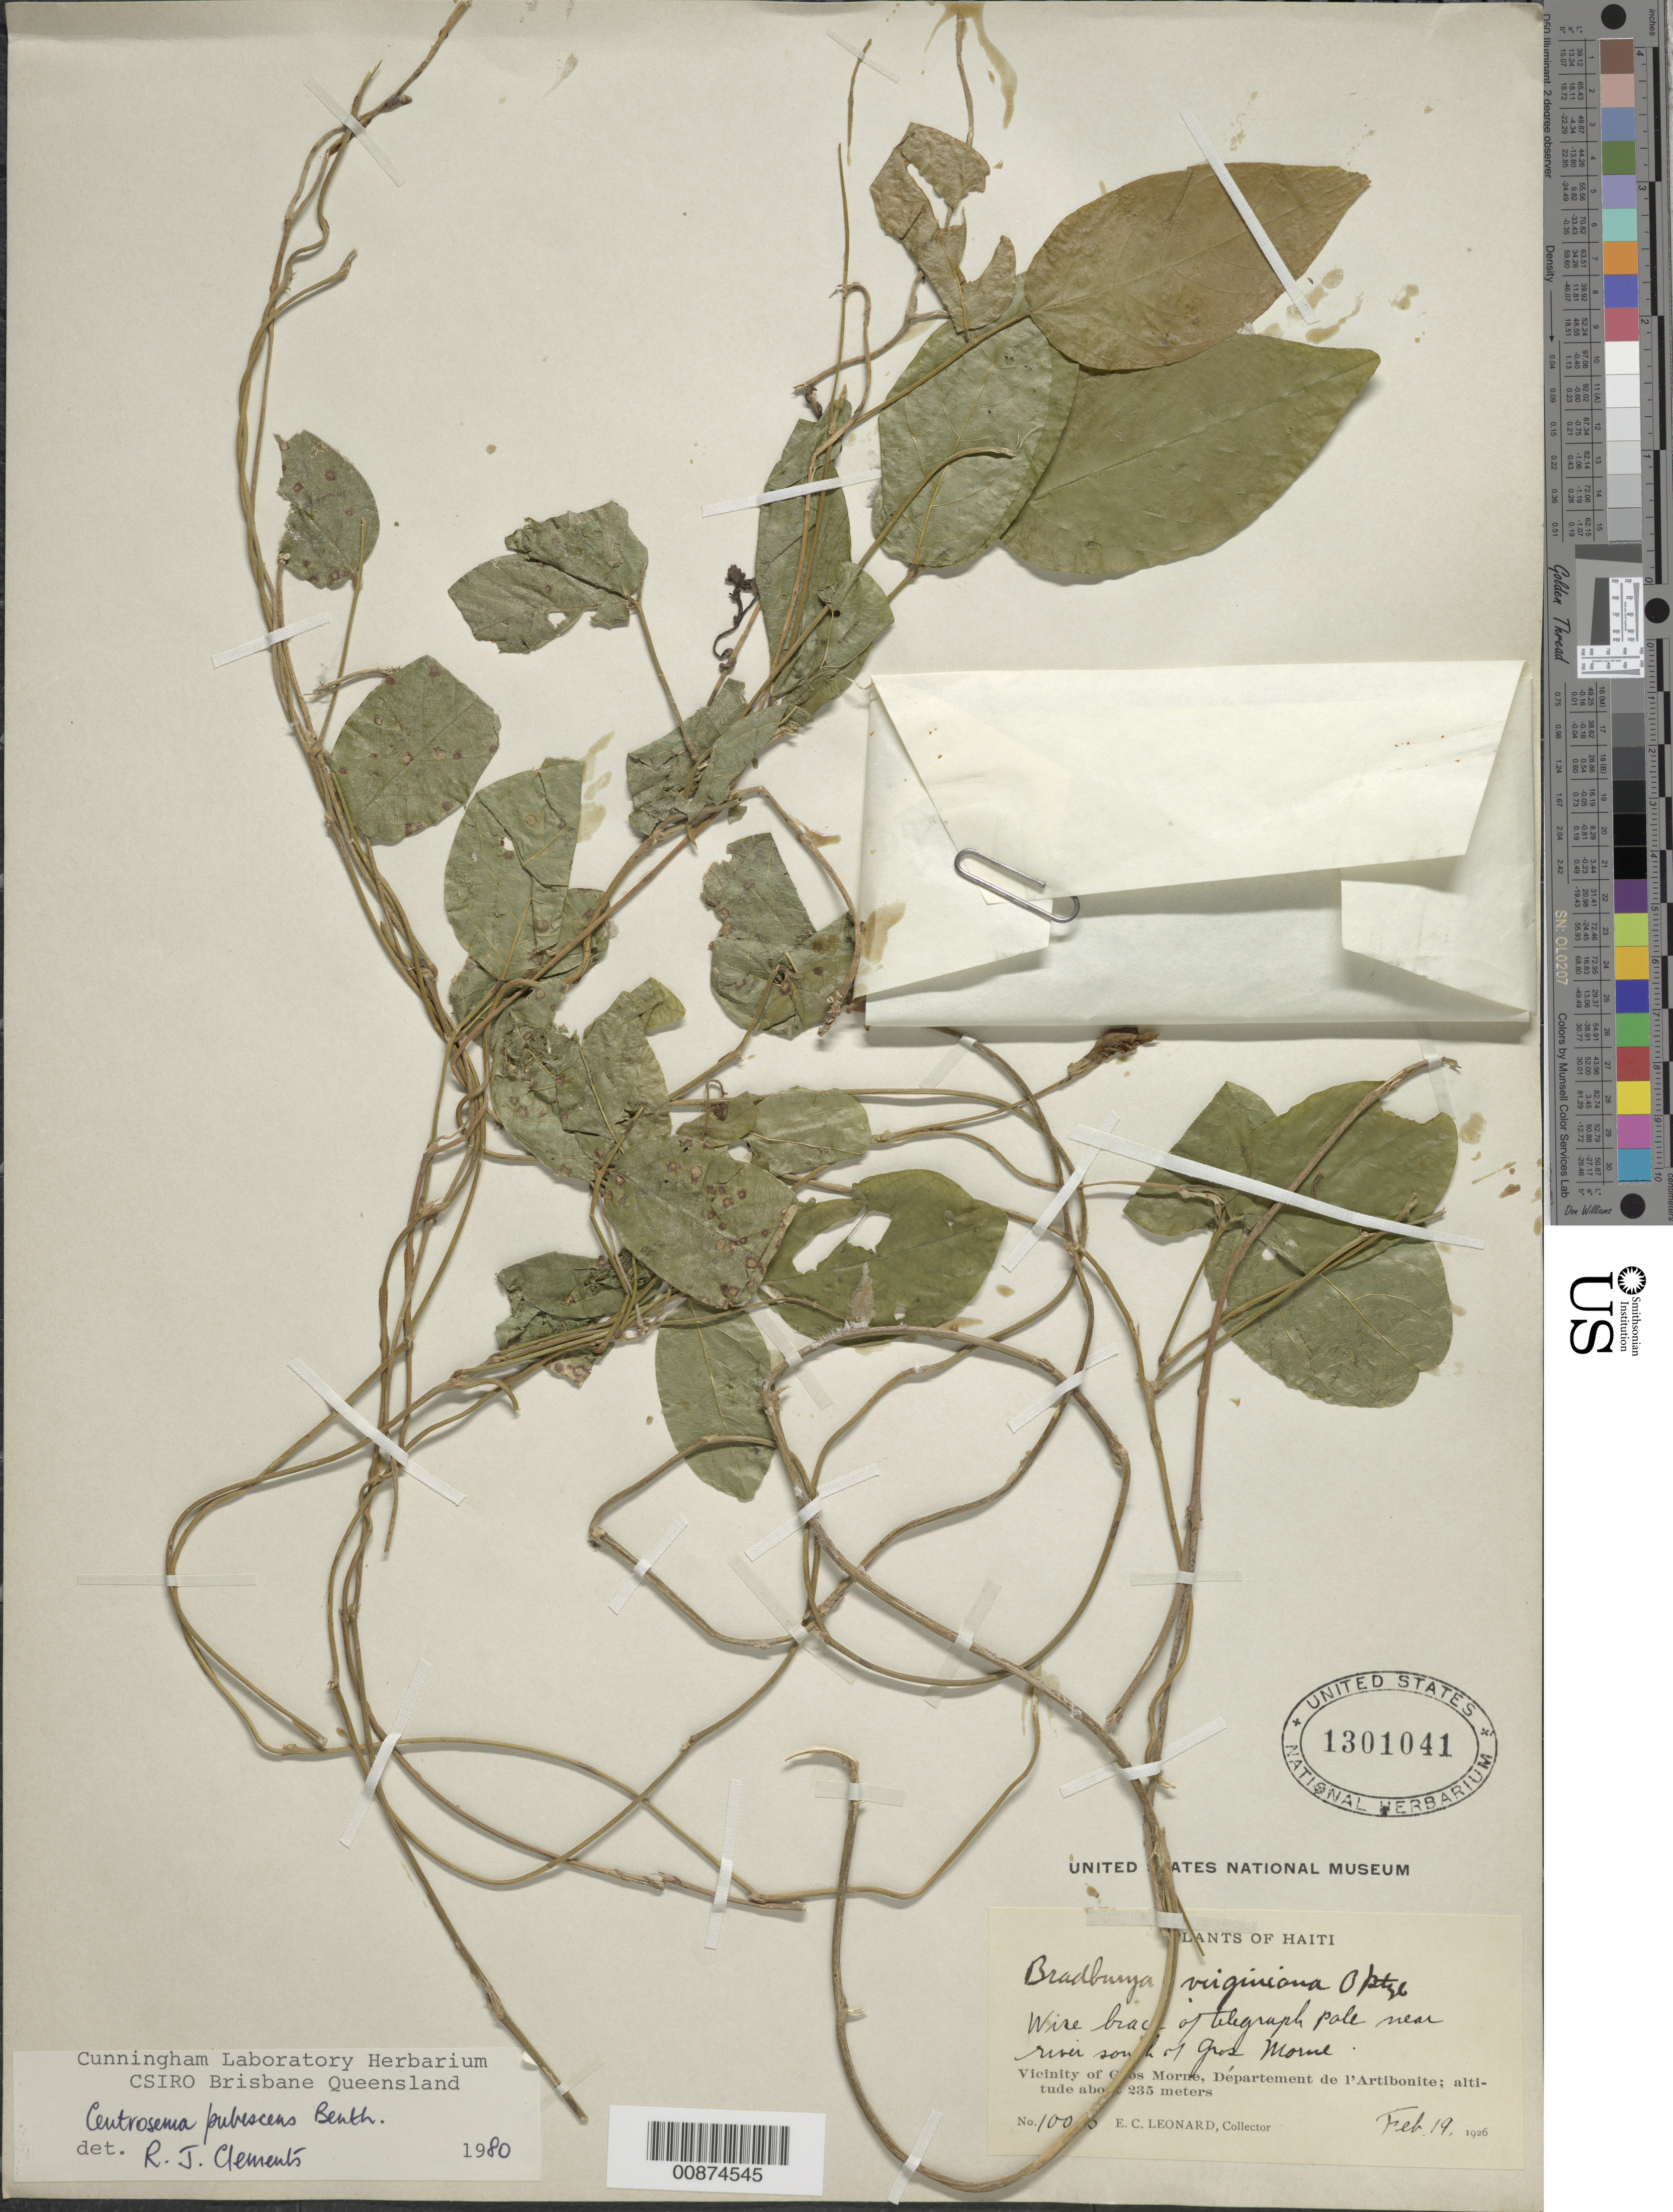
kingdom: Plantae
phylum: Tracheophyta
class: Magnoliopsida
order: Fabales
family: Fabaceae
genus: Centrosema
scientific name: Centrosema pubescens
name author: Benth.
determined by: Clements, R. J.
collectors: E. C. Leonard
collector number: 10013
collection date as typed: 19 Feb 1926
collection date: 1926-02-19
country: Haiti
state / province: Artibonite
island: Hispaniola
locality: South of Gros Morne.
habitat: Wire brace of telegraph pole near river.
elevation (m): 235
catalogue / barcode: US 1301041